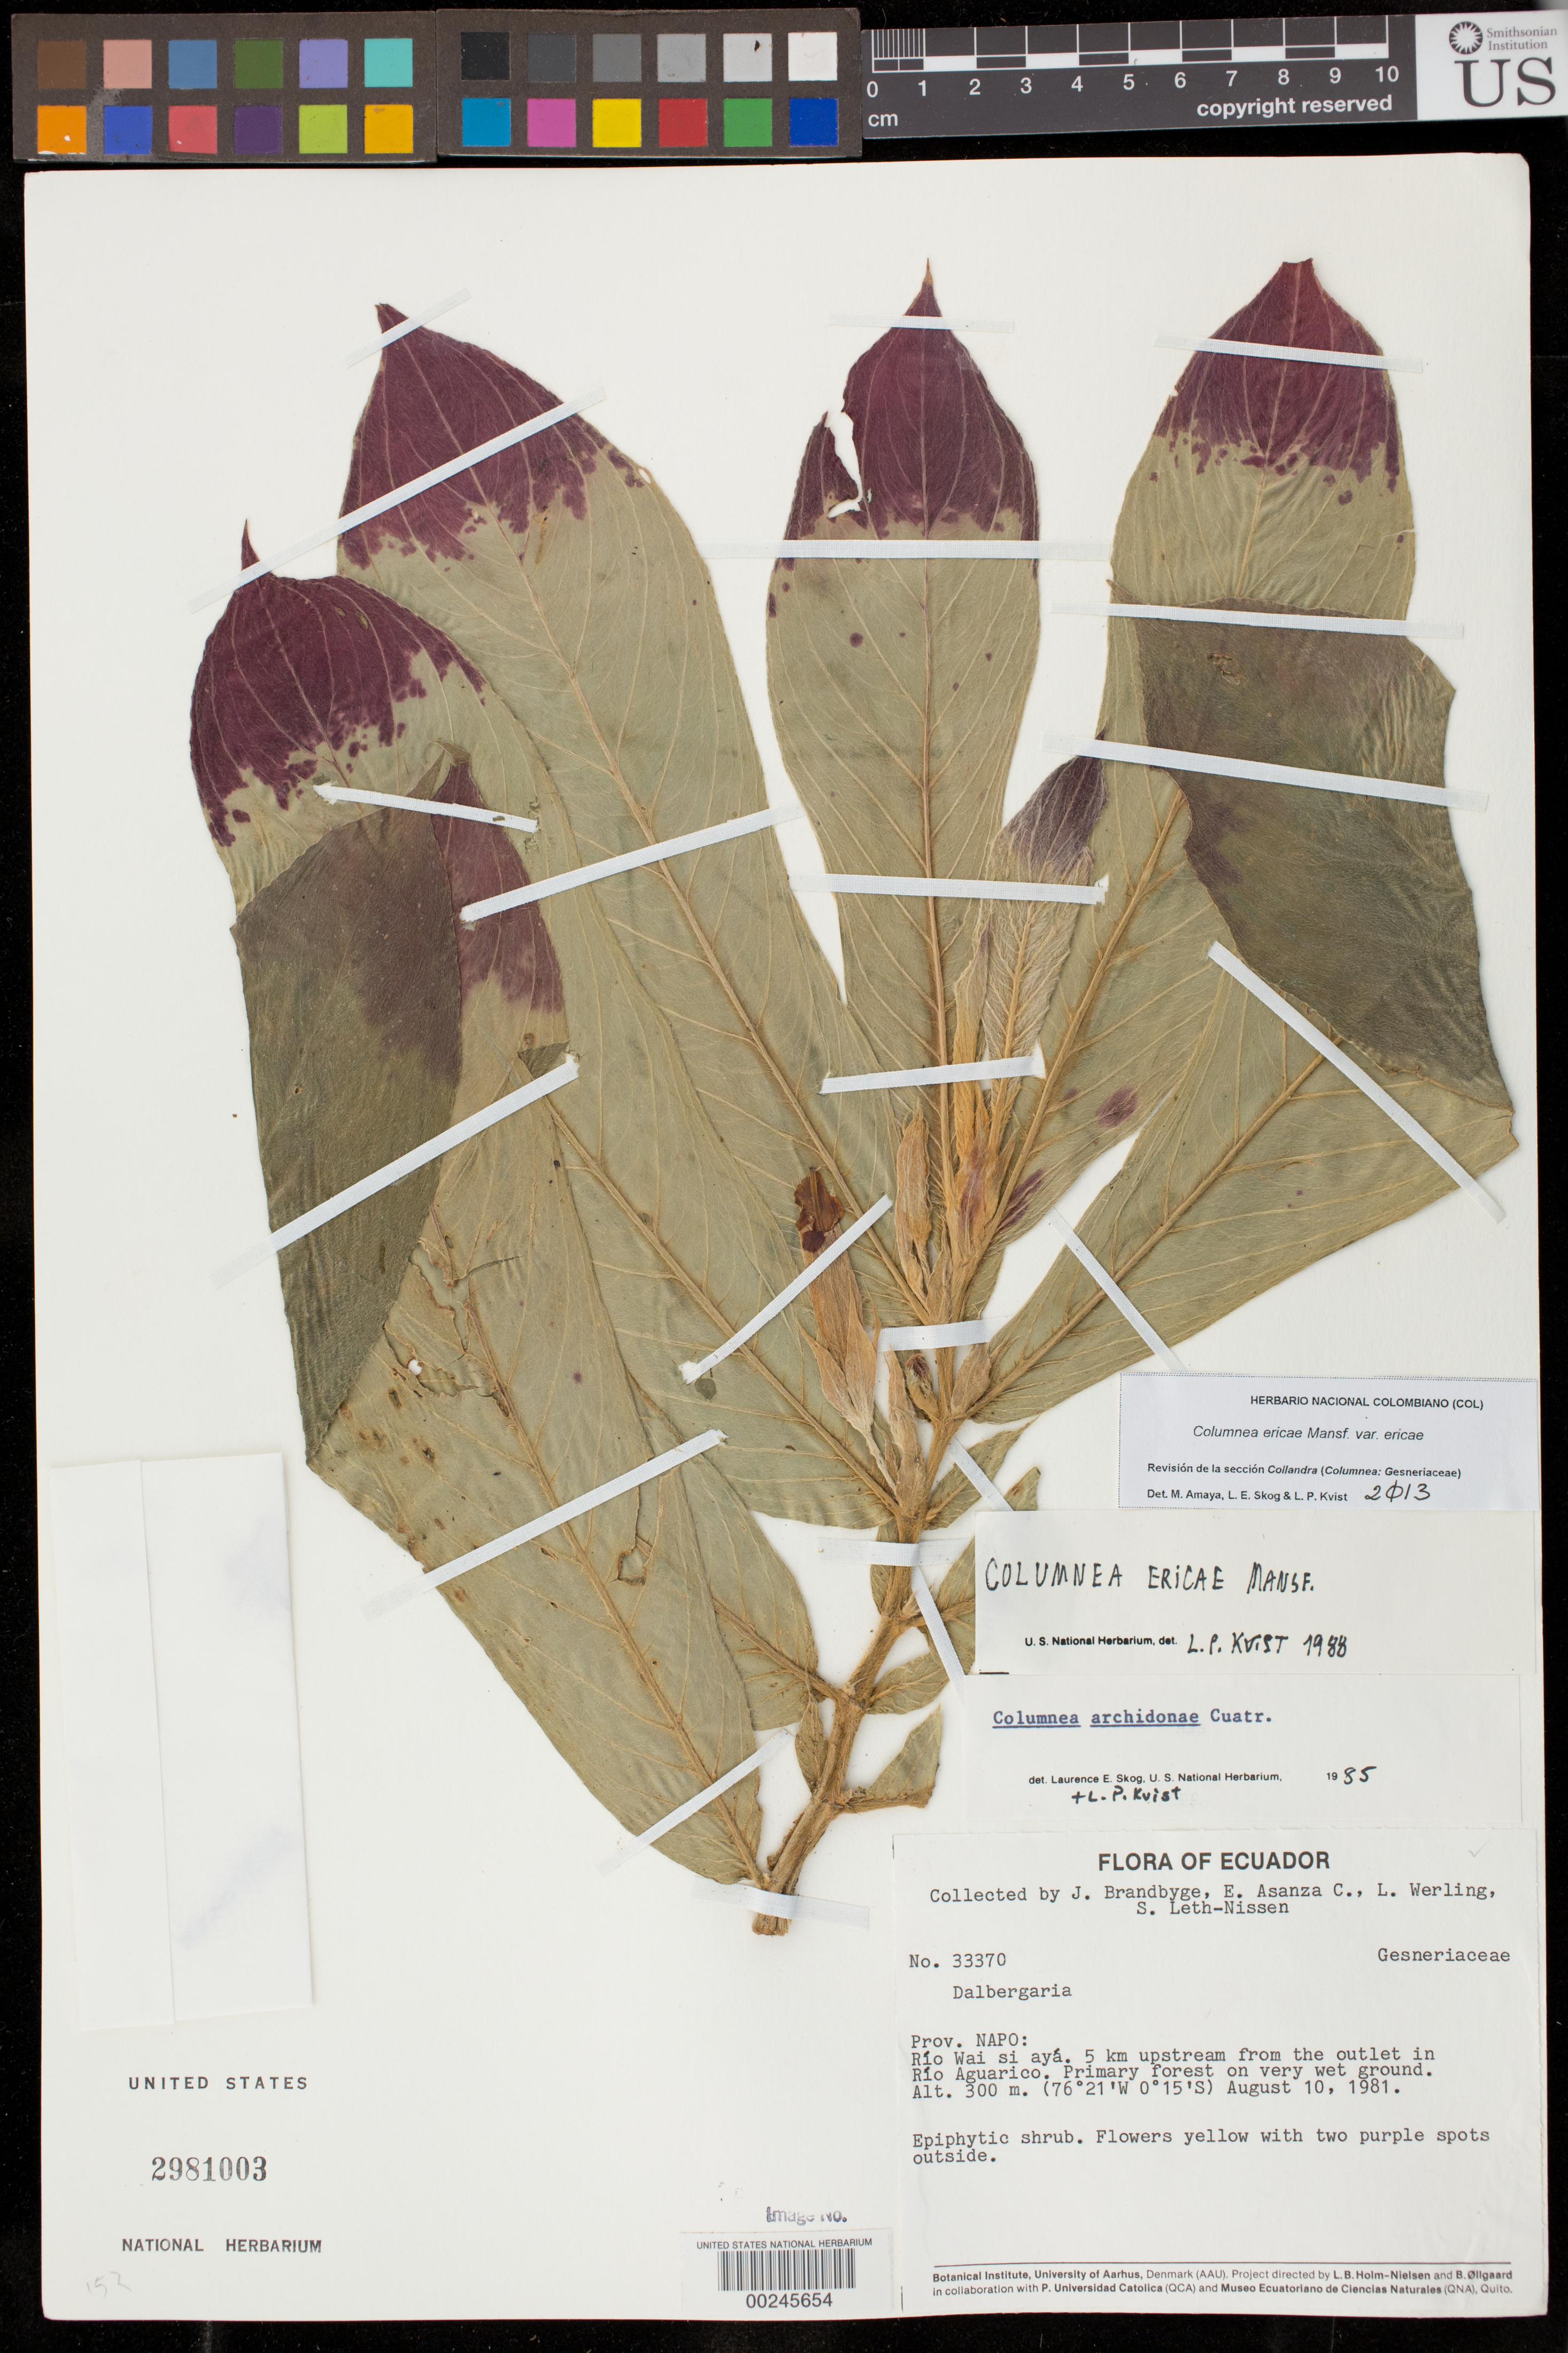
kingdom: Plantae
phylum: Tracheophyta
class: Magnoliopsida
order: Lamiales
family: Gesneriaceae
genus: Columnea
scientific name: Columnea ericae var. ericae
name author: Mansf.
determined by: Amaya-Márquez, M.; Skog, Laurence E.; Kvist, L. P.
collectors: J. Brandbyge, E. Asanza C., L. Werling & S. Leth-Nissen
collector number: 33370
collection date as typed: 10 Aug 1981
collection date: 1981-08-10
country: Ecuador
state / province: Napo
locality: Rio Wai Si Aya, 5 km upstream from the Outlet in Rio Aguarico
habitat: Primary forest on very wet ground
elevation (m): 300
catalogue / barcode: US 2981003